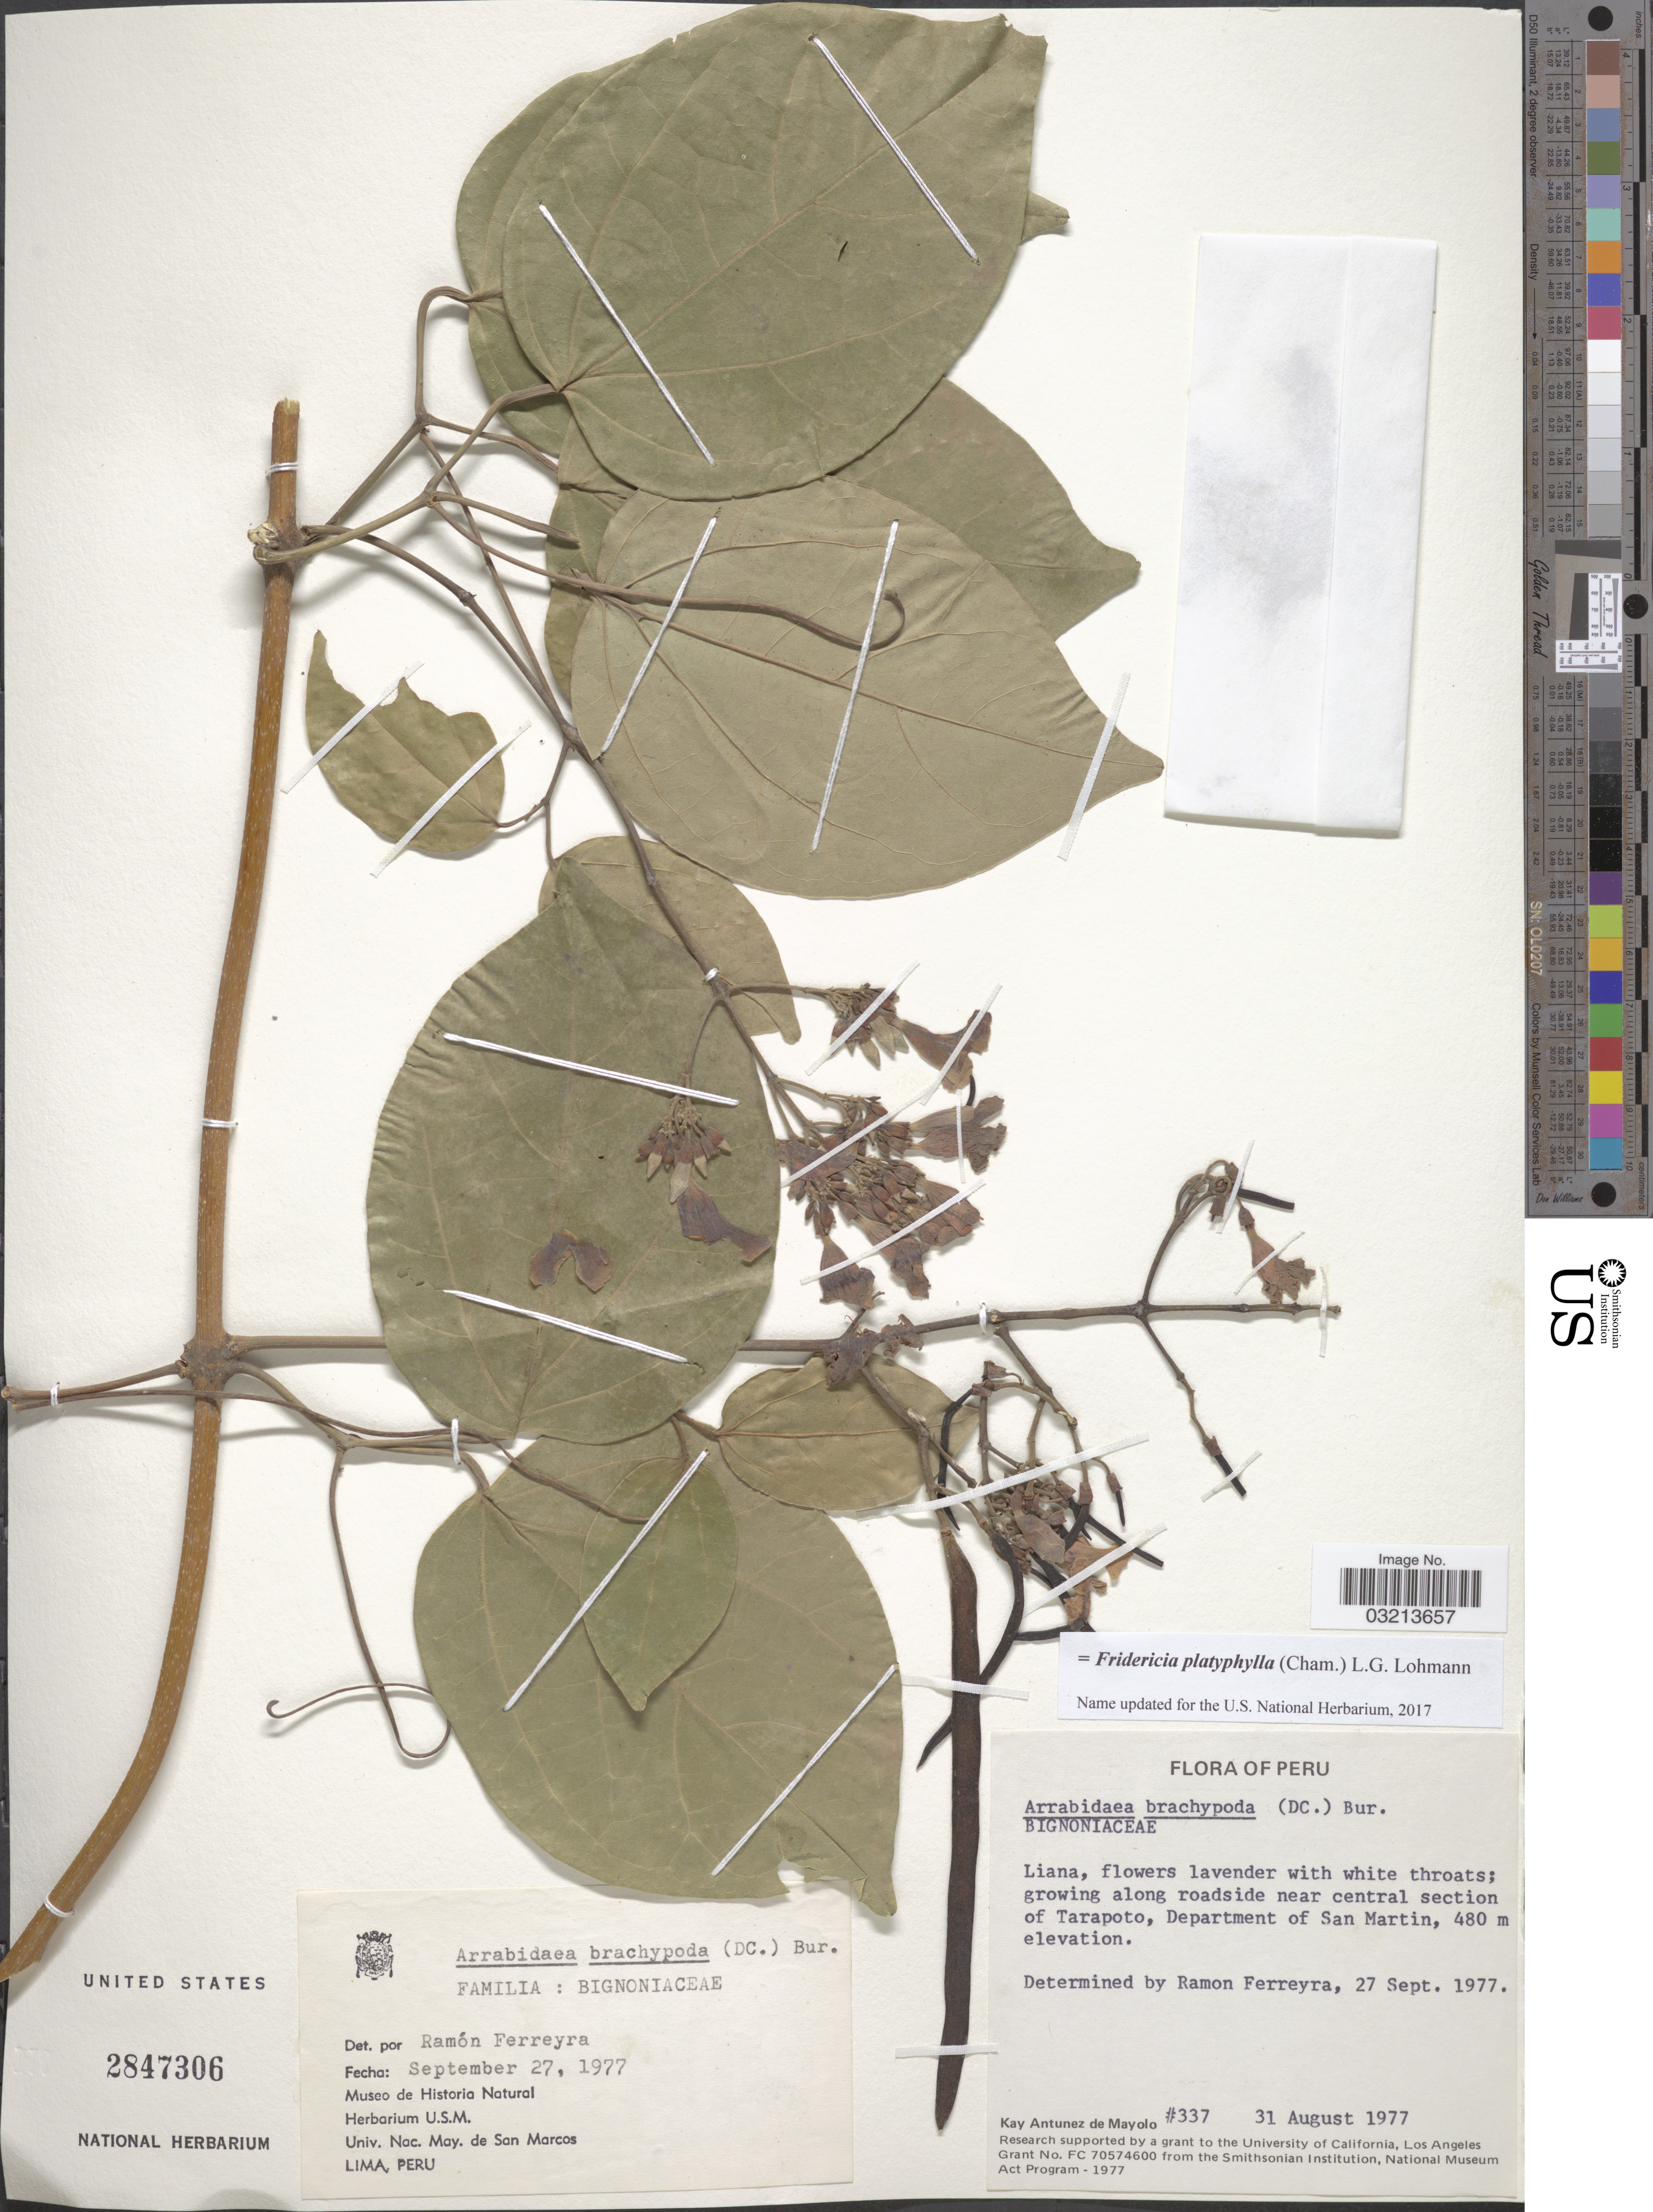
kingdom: Plantae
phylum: Tracheophyta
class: Magnoliopsida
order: Lamiales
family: Bignoniaceae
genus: Fridericia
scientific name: Fridericia platyphylla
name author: (Cham.) L.G. Lohmann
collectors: K. Antunez de Mayolo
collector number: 337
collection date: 1977-08-31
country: Peru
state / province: San Martín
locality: Along roadside near central section of Tarapoto, Department of San Martin.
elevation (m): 480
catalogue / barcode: US 2847306